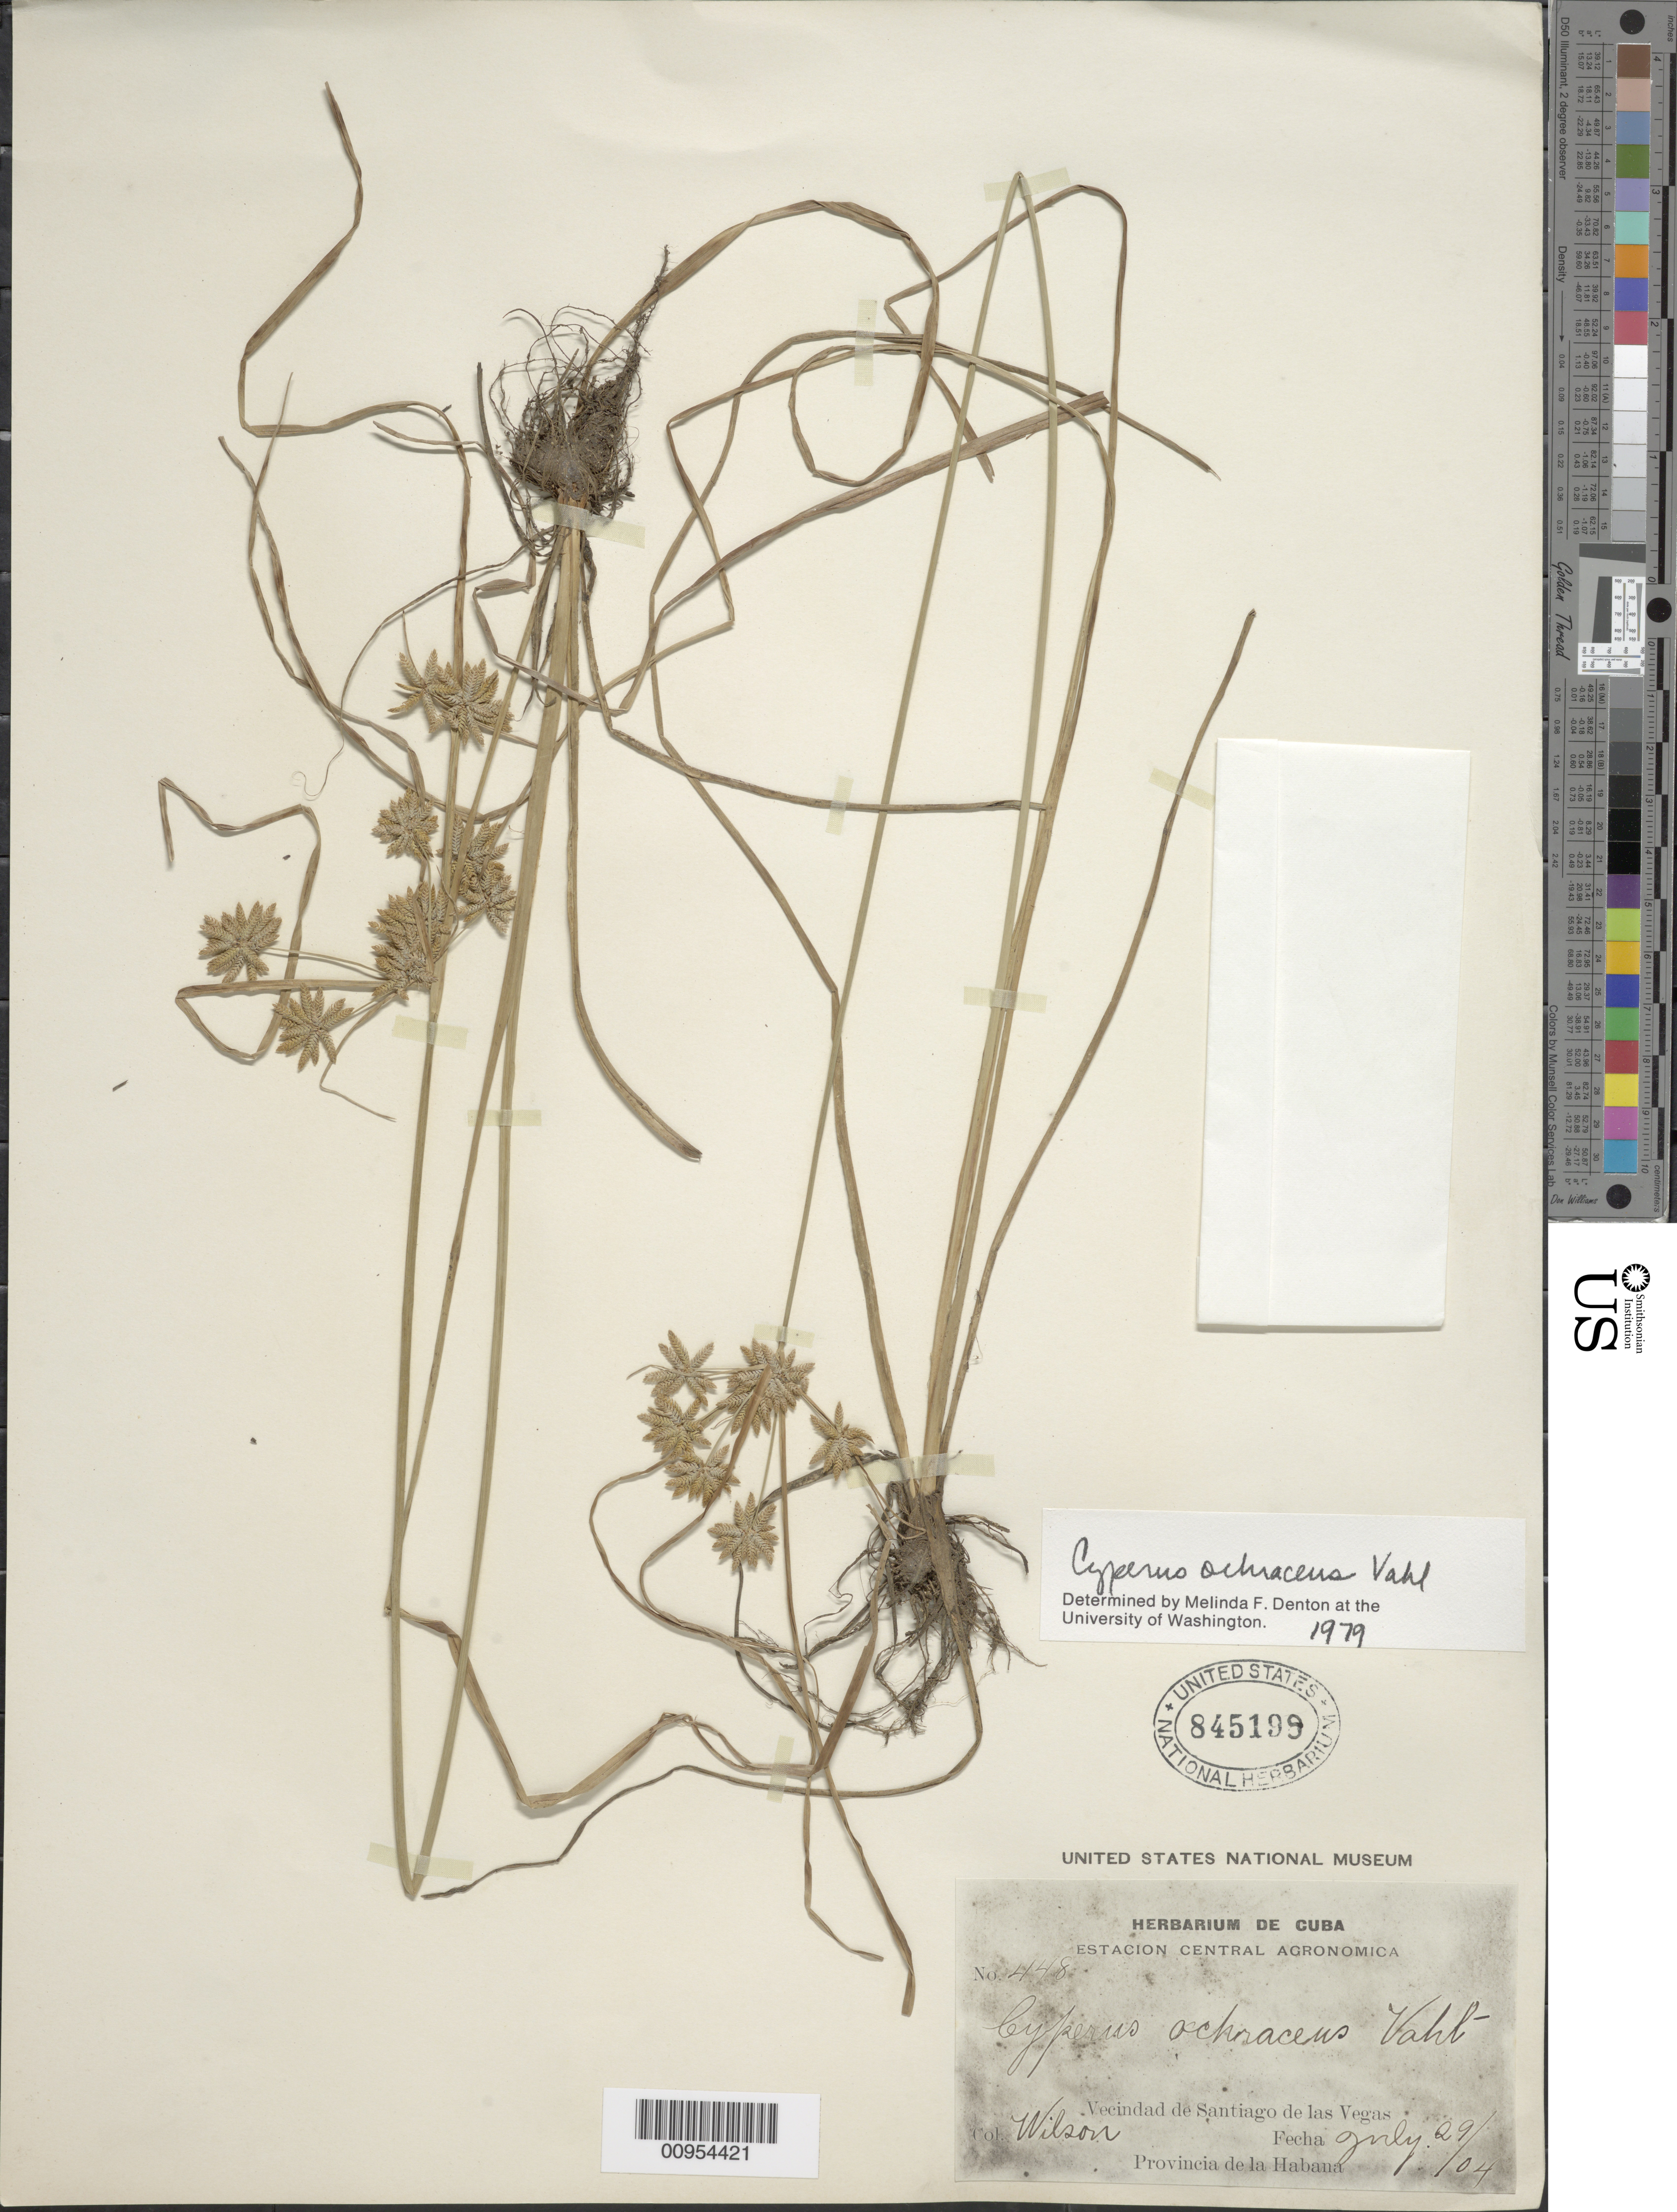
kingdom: Plantae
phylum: Tracheophyta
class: Liliopsida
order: Poales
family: Cyperaceae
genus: Cyperus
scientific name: Cyperus ochraceus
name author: Vahl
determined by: Denton, M. F.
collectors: -- Wilson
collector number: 448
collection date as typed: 29 Jul 1904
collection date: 1904-07-29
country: Cuba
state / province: La Habana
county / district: Municipio Boyeros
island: Cuba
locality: Santiago de las Vegas (vecindad de)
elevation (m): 97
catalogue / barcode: US 845199